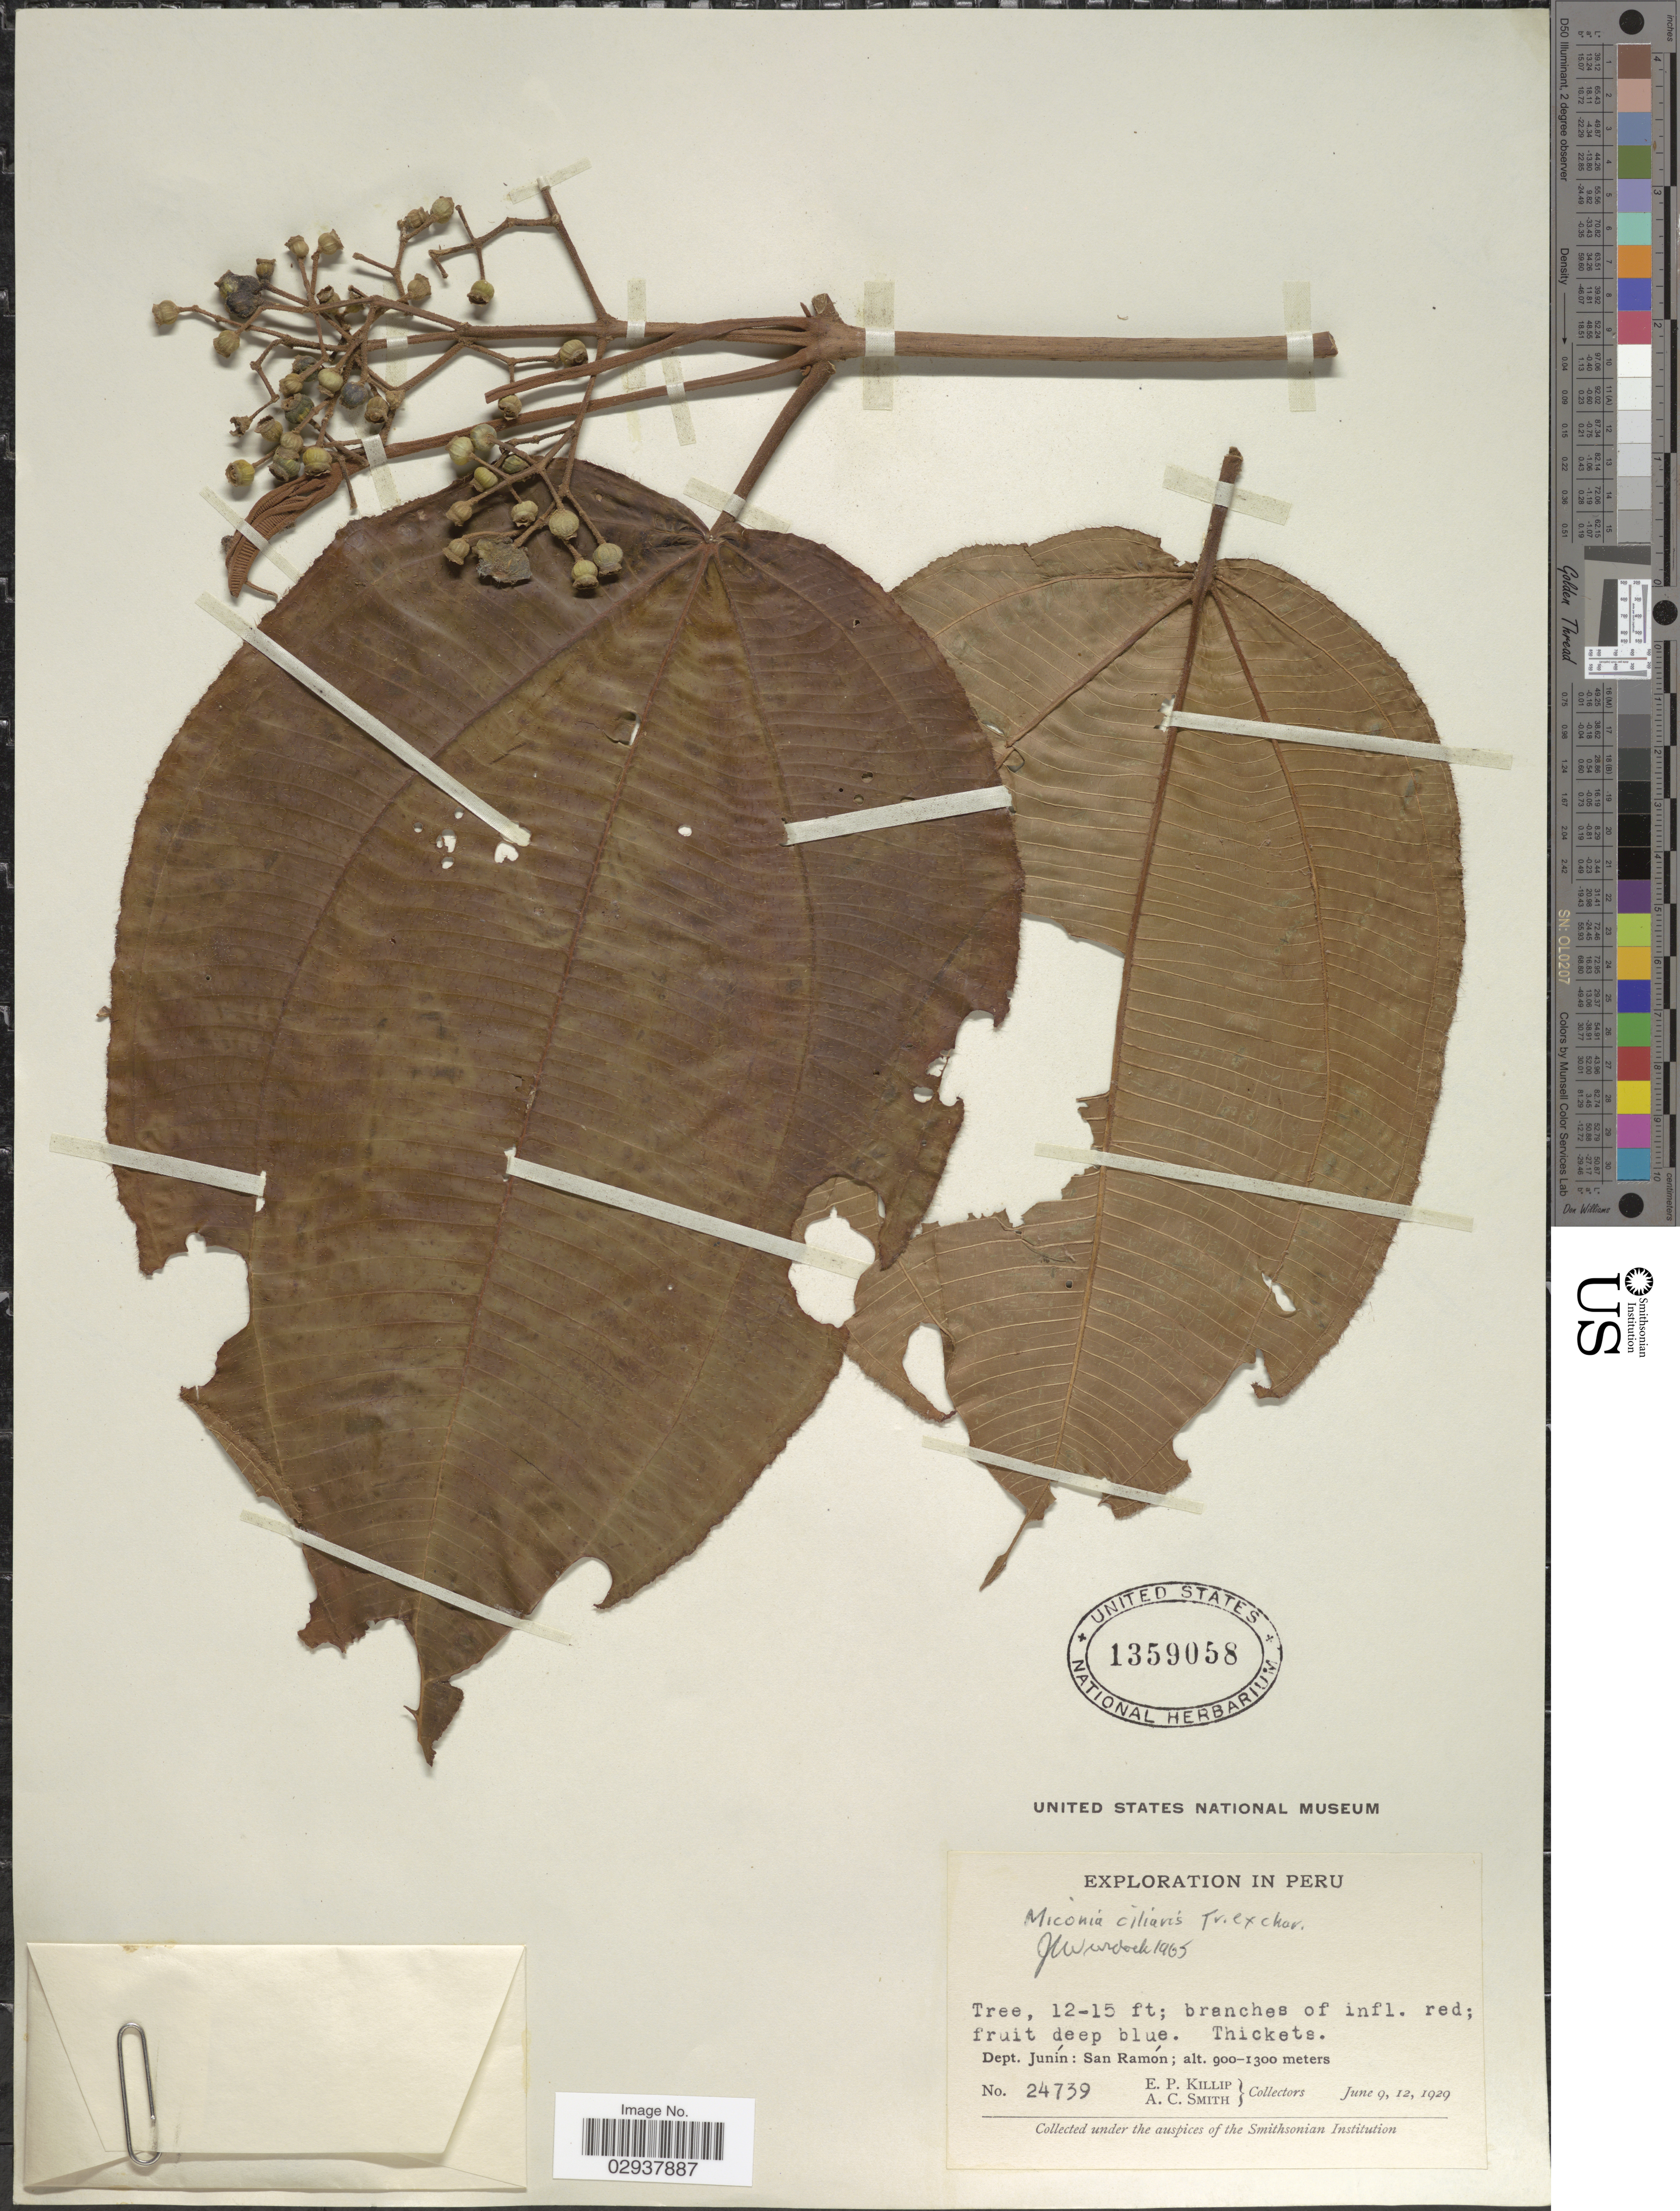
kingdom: Plantae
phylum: Tracheophyta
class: Magnoliopsida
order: Myrtales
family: Melastomataceae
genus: Miconia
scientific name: Miconia ciliaris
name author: Triana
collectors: E. P. Killip & A. C. Smith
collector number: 24739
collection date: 1929-06-09/1929-06-12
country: Peru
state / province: Junín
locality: Dept. Junín: San Ramón.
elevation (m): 900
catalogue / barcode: US 1359058